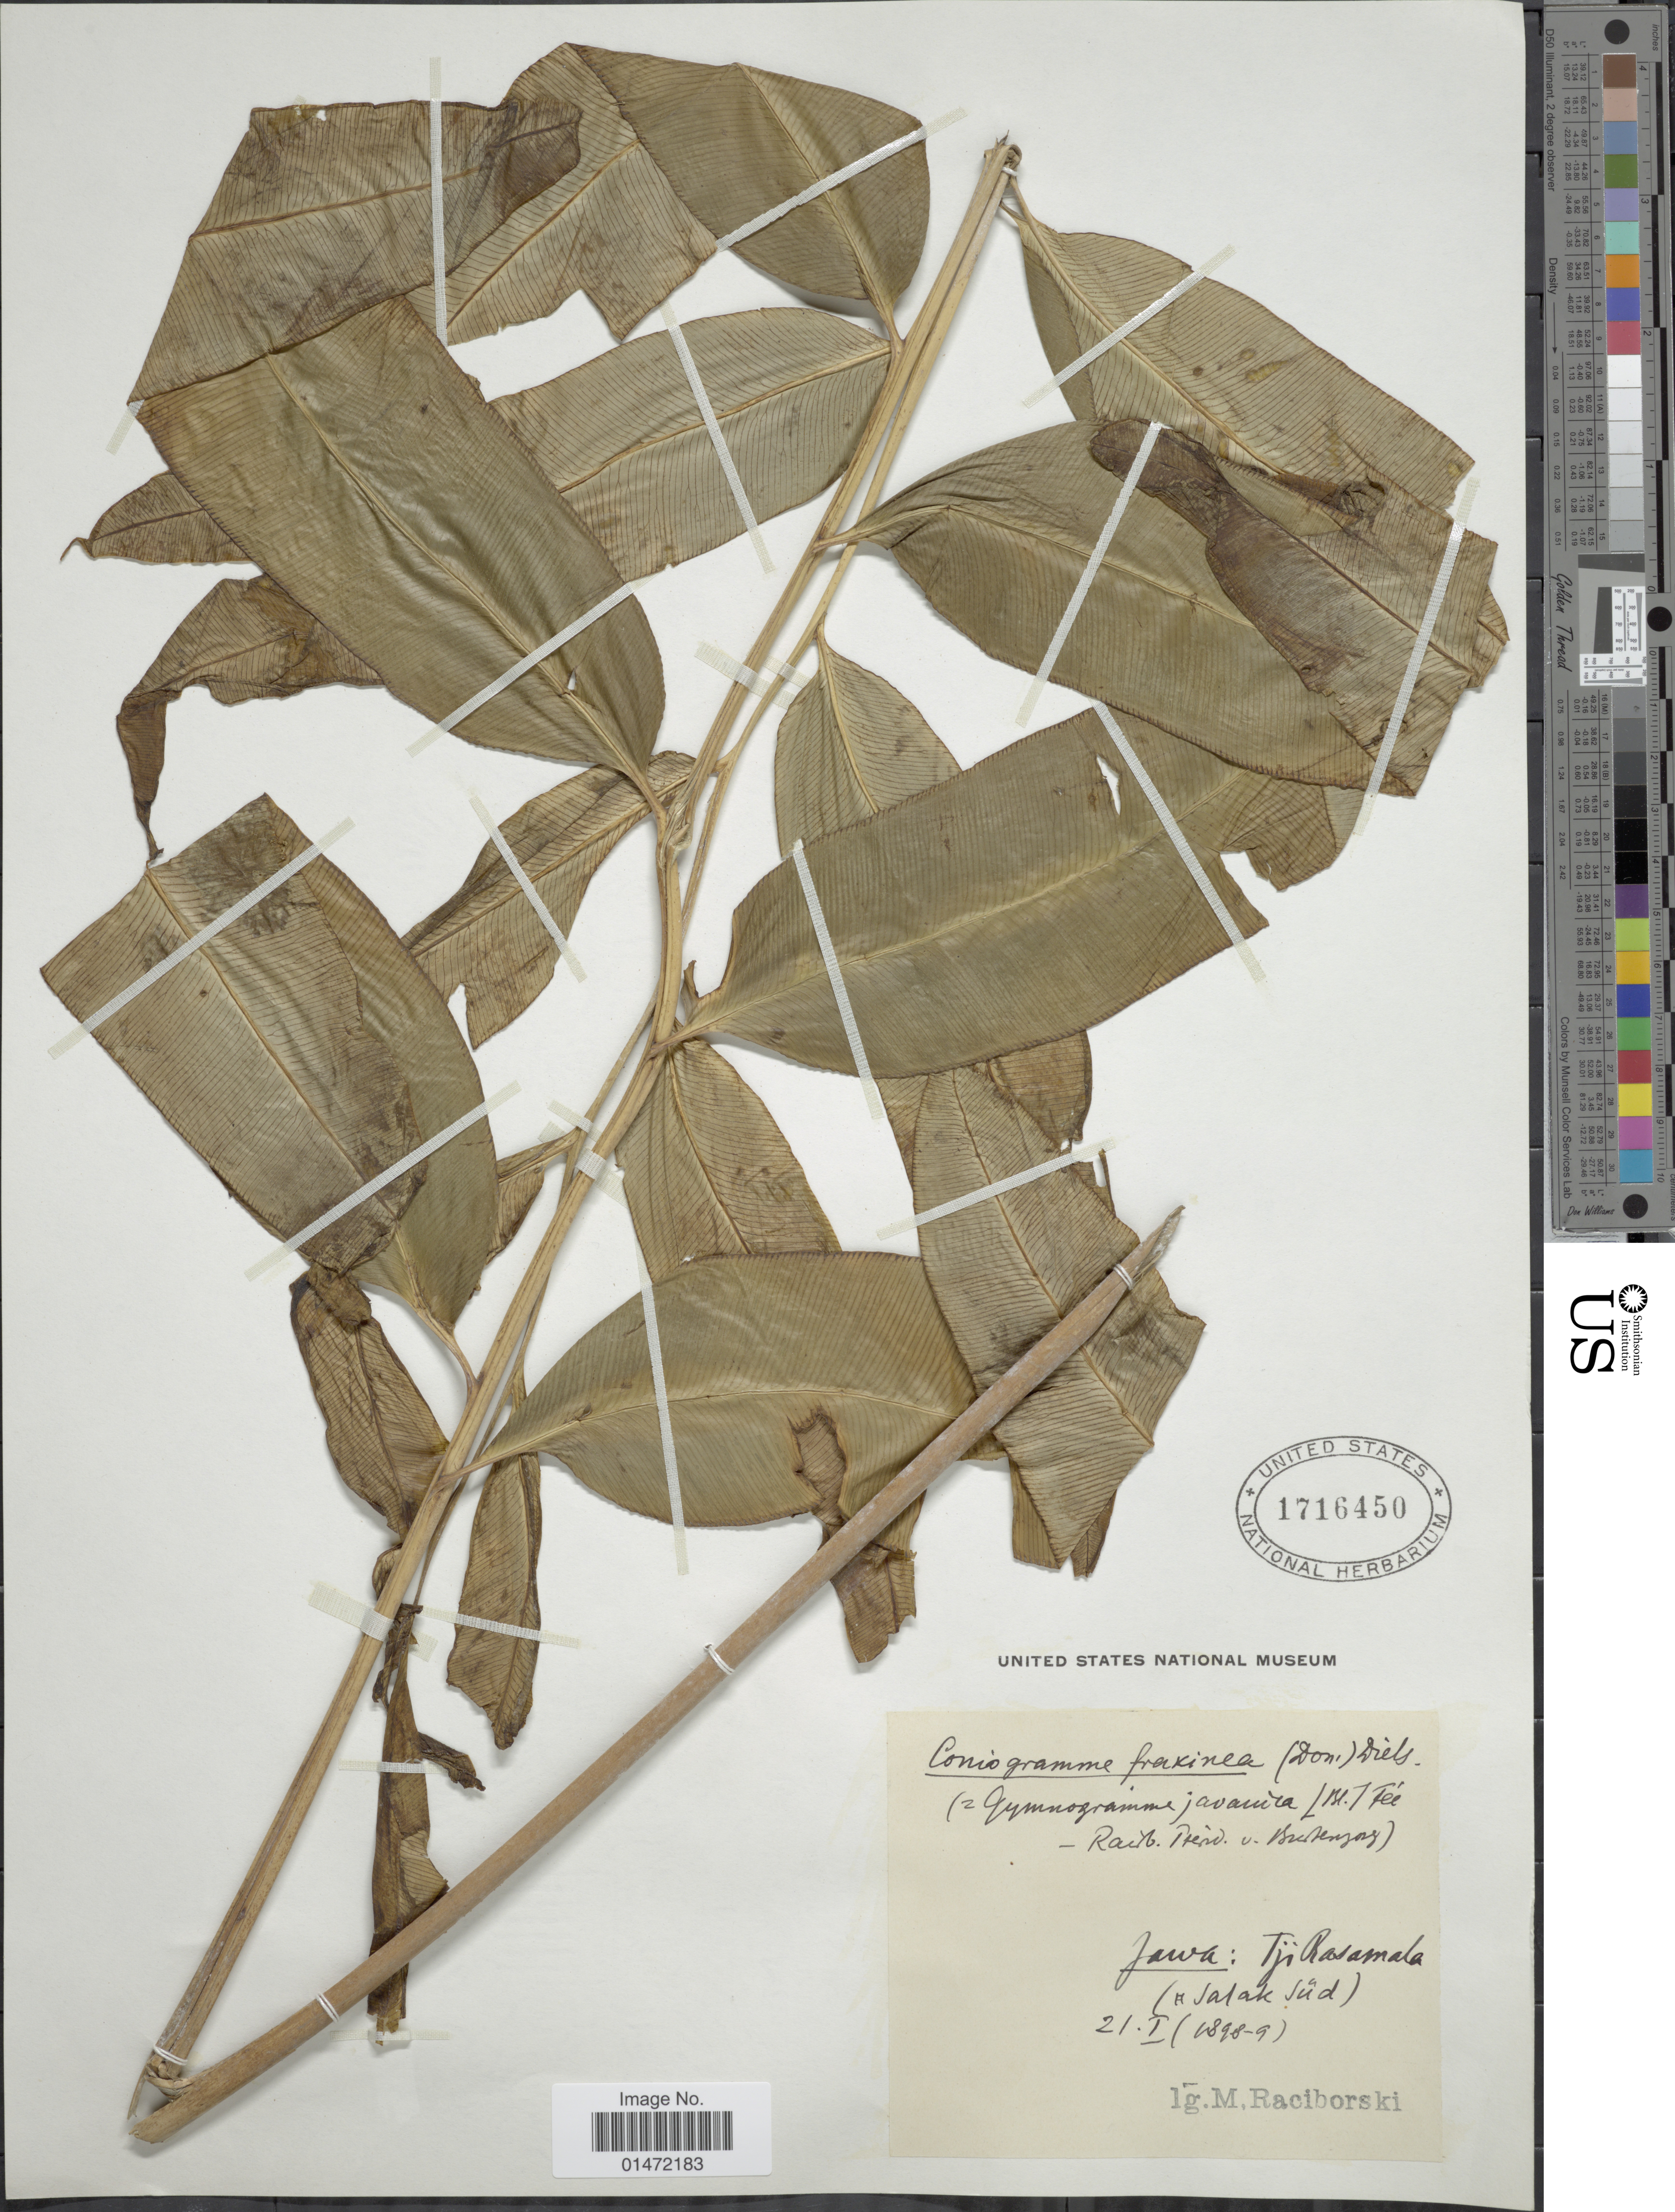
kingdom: Plantae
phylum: Tracheophyta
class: Polypodiopsida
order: Polypodiales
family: Pteridaceae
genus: Coniogramme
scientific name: Coniogramme fraxinea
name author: (D. Don) Diels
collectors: M. Raciborski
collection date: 1898-01-21/1899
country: Indonesia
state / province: Java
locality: Tji Rasamala (Salak Süd) [interpreted]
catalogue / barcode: US 1716450